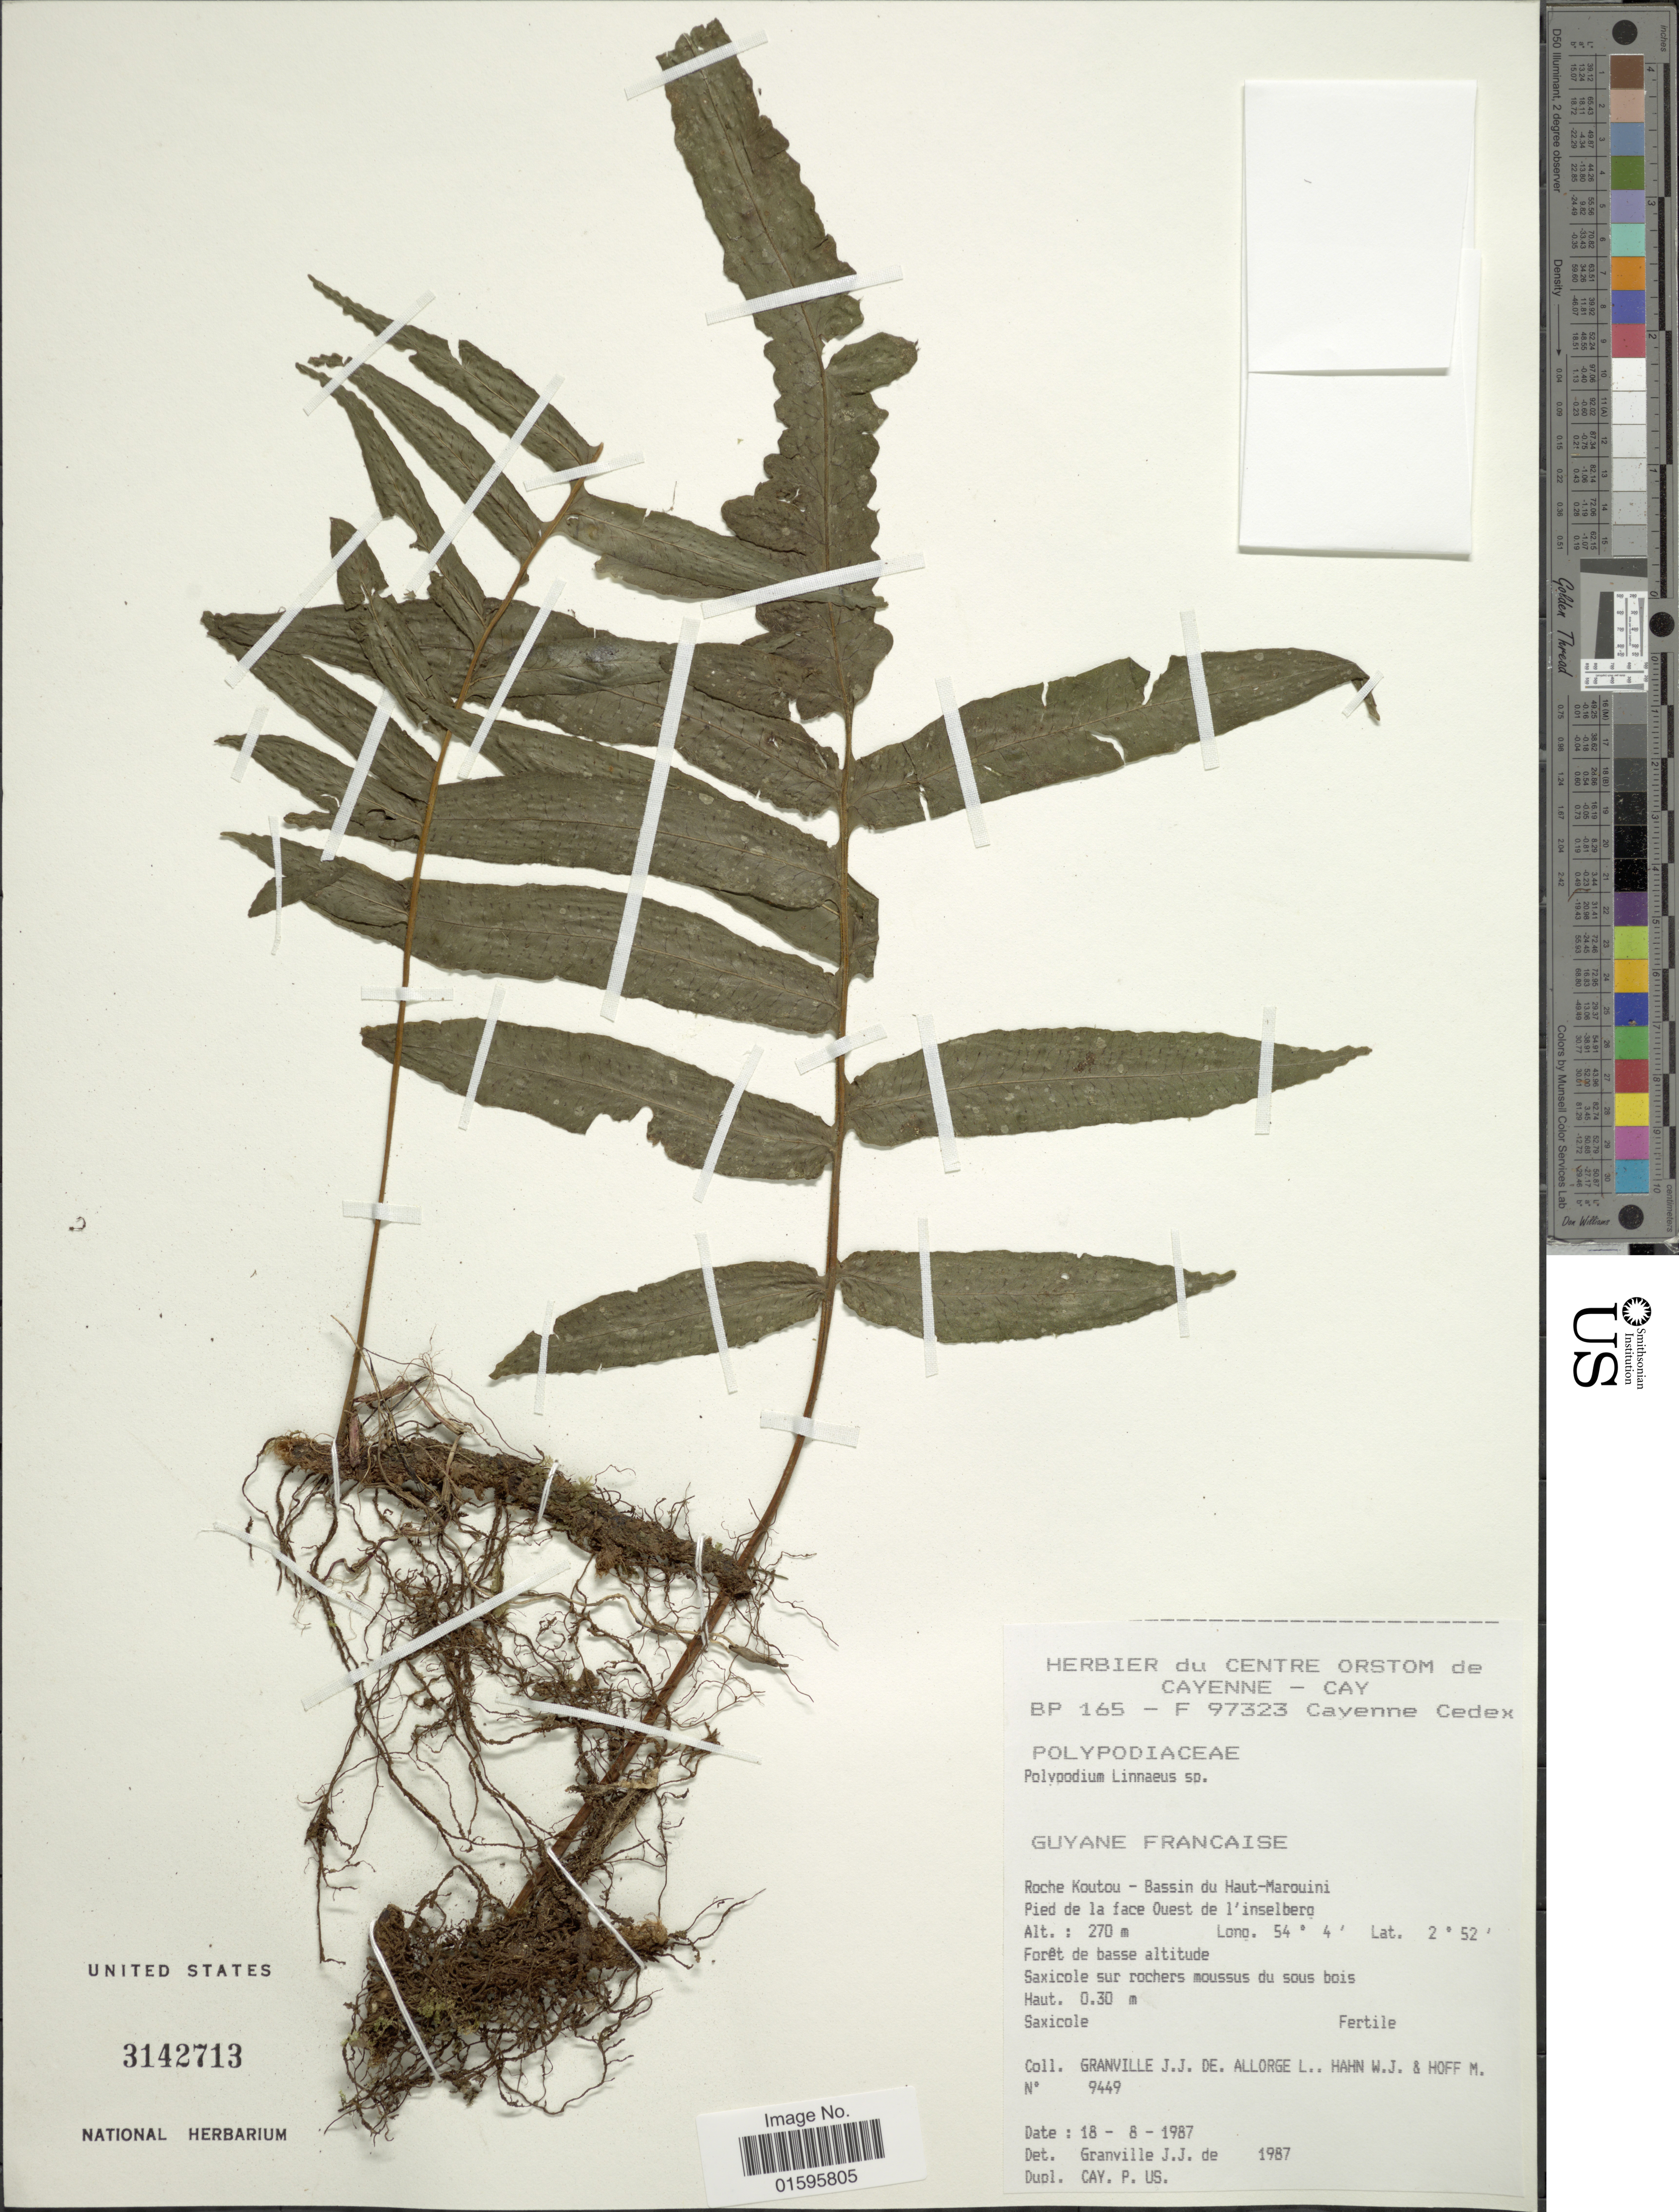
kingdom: Plantae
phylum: Tracheophyta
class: Polypodiopsida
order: Polypodiales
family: Polypodiaceae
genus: Polypodium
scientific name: Polypodium dulce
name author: Poir.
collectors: J.-J. de Granville, L. Allorge, W. J. Hahn & M. Hoff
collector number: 9449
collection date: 1987-08-18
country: French Guiana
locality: Guyane Francaise, Roche Koutou, bassin du Haut-Marouini, Pied de la face Quest de l'inselberg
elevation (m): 270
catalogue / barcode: US 3142713